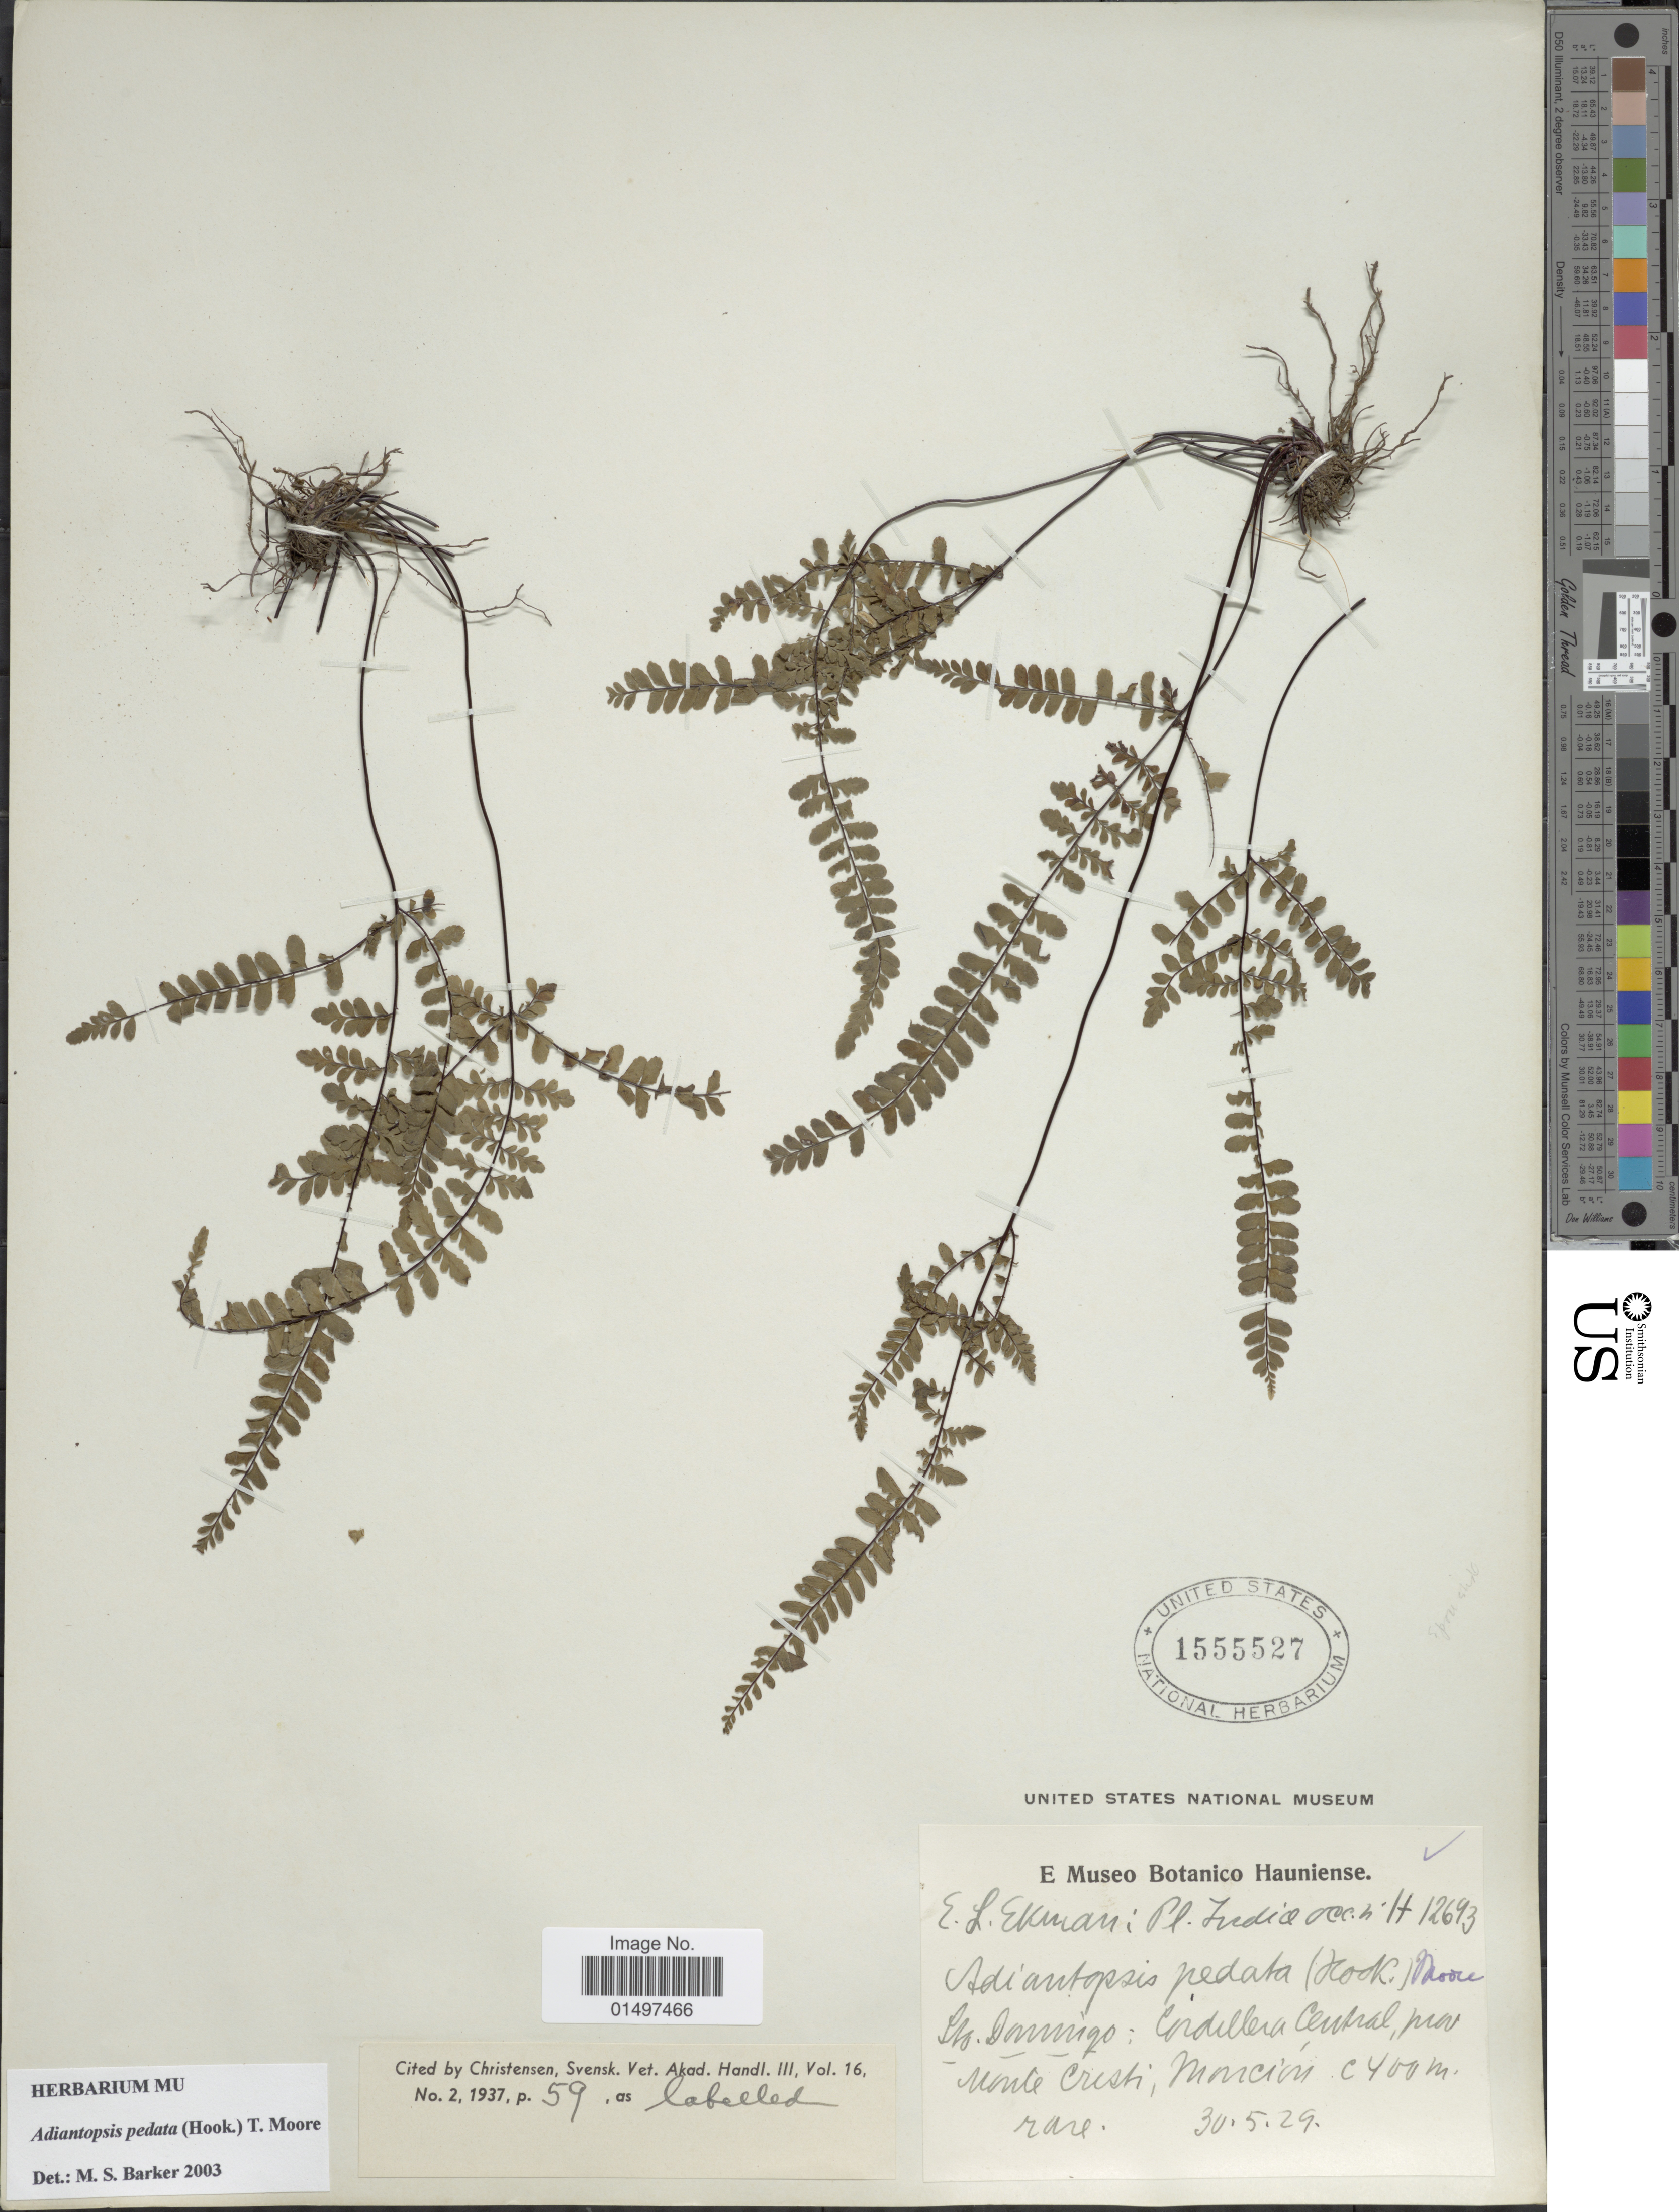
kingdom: Plantae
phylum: Tracheophyta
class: Polypodiopsida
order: Polypodiales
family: Pteridaceae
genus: Adiantopsis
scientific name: Adiantopsis pedata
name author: (Hook.) T. Moore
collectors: E. L. Ekman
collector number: H12693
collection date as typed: Transcribed d/m/y: 30/5/29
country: Dominican Republic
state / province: Monte Cristi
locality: Sto. Domingo: Cordillera Central, prov. Monte Cristi; Monción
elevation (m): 400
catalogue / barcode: US 1555527